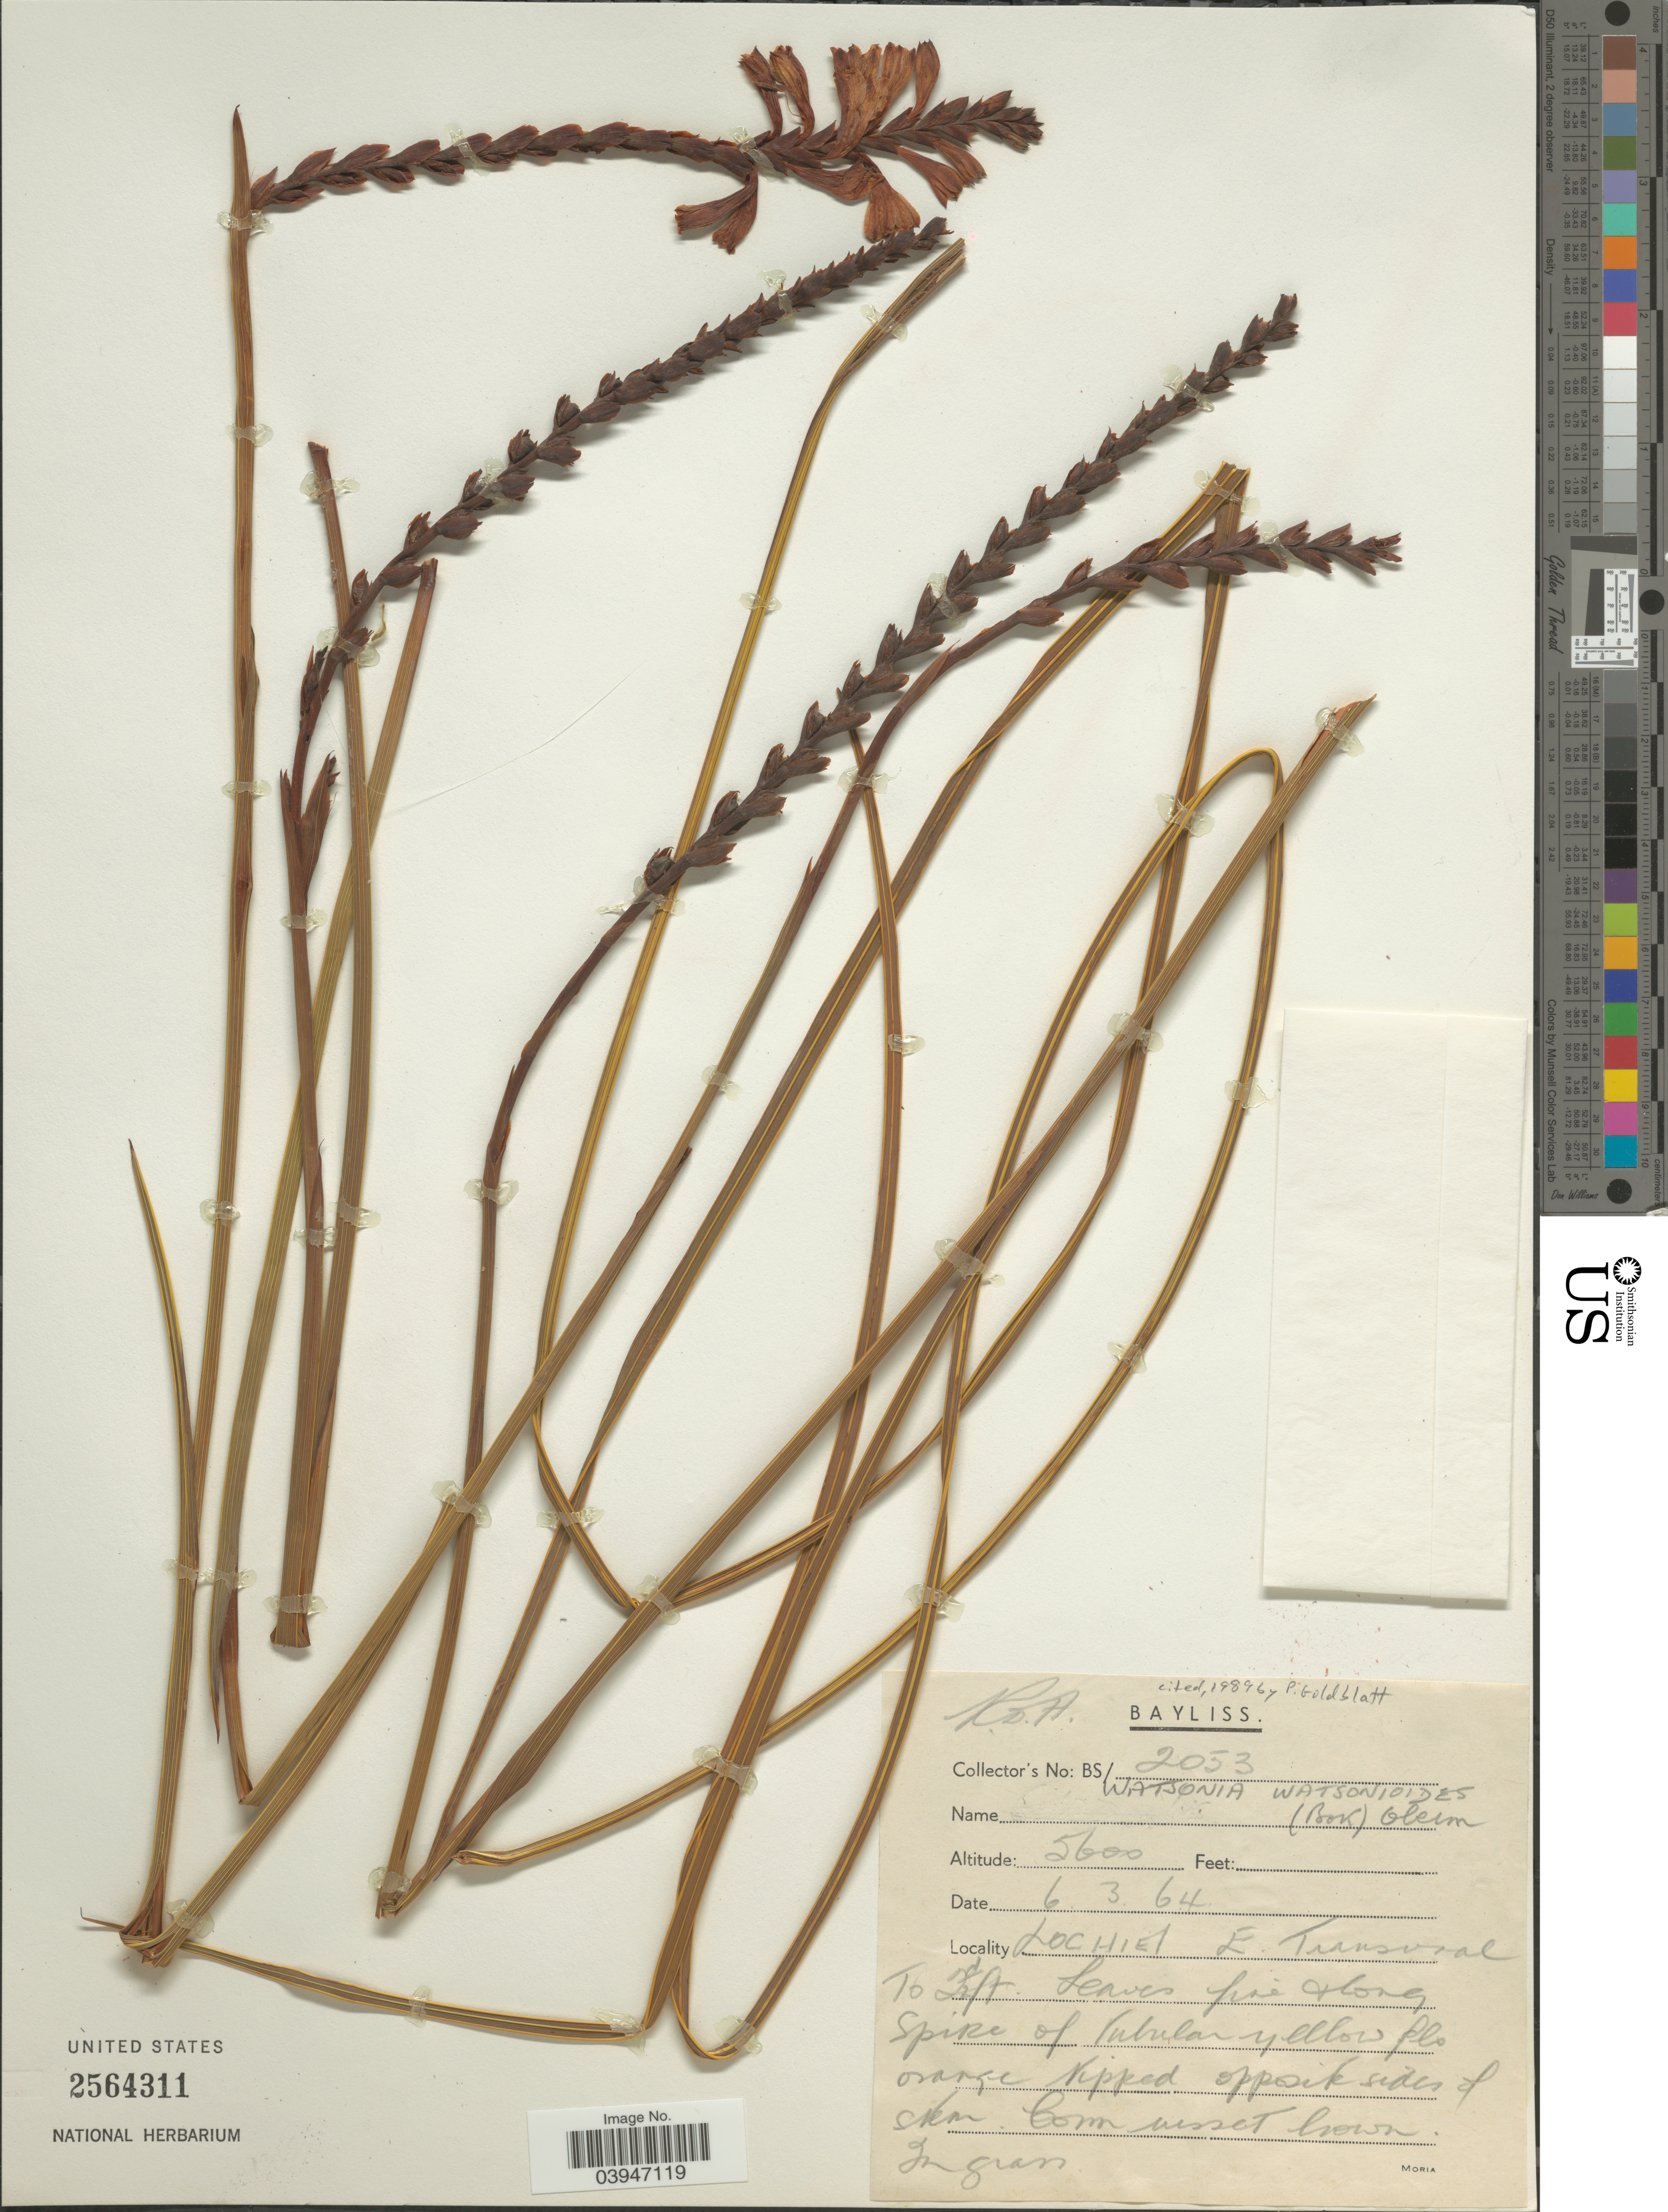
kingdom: Plantae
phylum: Tracheophyta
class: Liliopsida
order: Asparagales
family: Iridaceae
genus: Watsonia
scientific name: Watsonia watsonioides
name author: (Baker) Oberm.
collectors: R. Bayliss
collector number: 2053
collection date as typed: Transcribed d/m/y: 6/3/64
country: South Africa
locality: Lochiel E. Transvaal.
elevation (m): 1707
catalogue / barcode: US 2564311